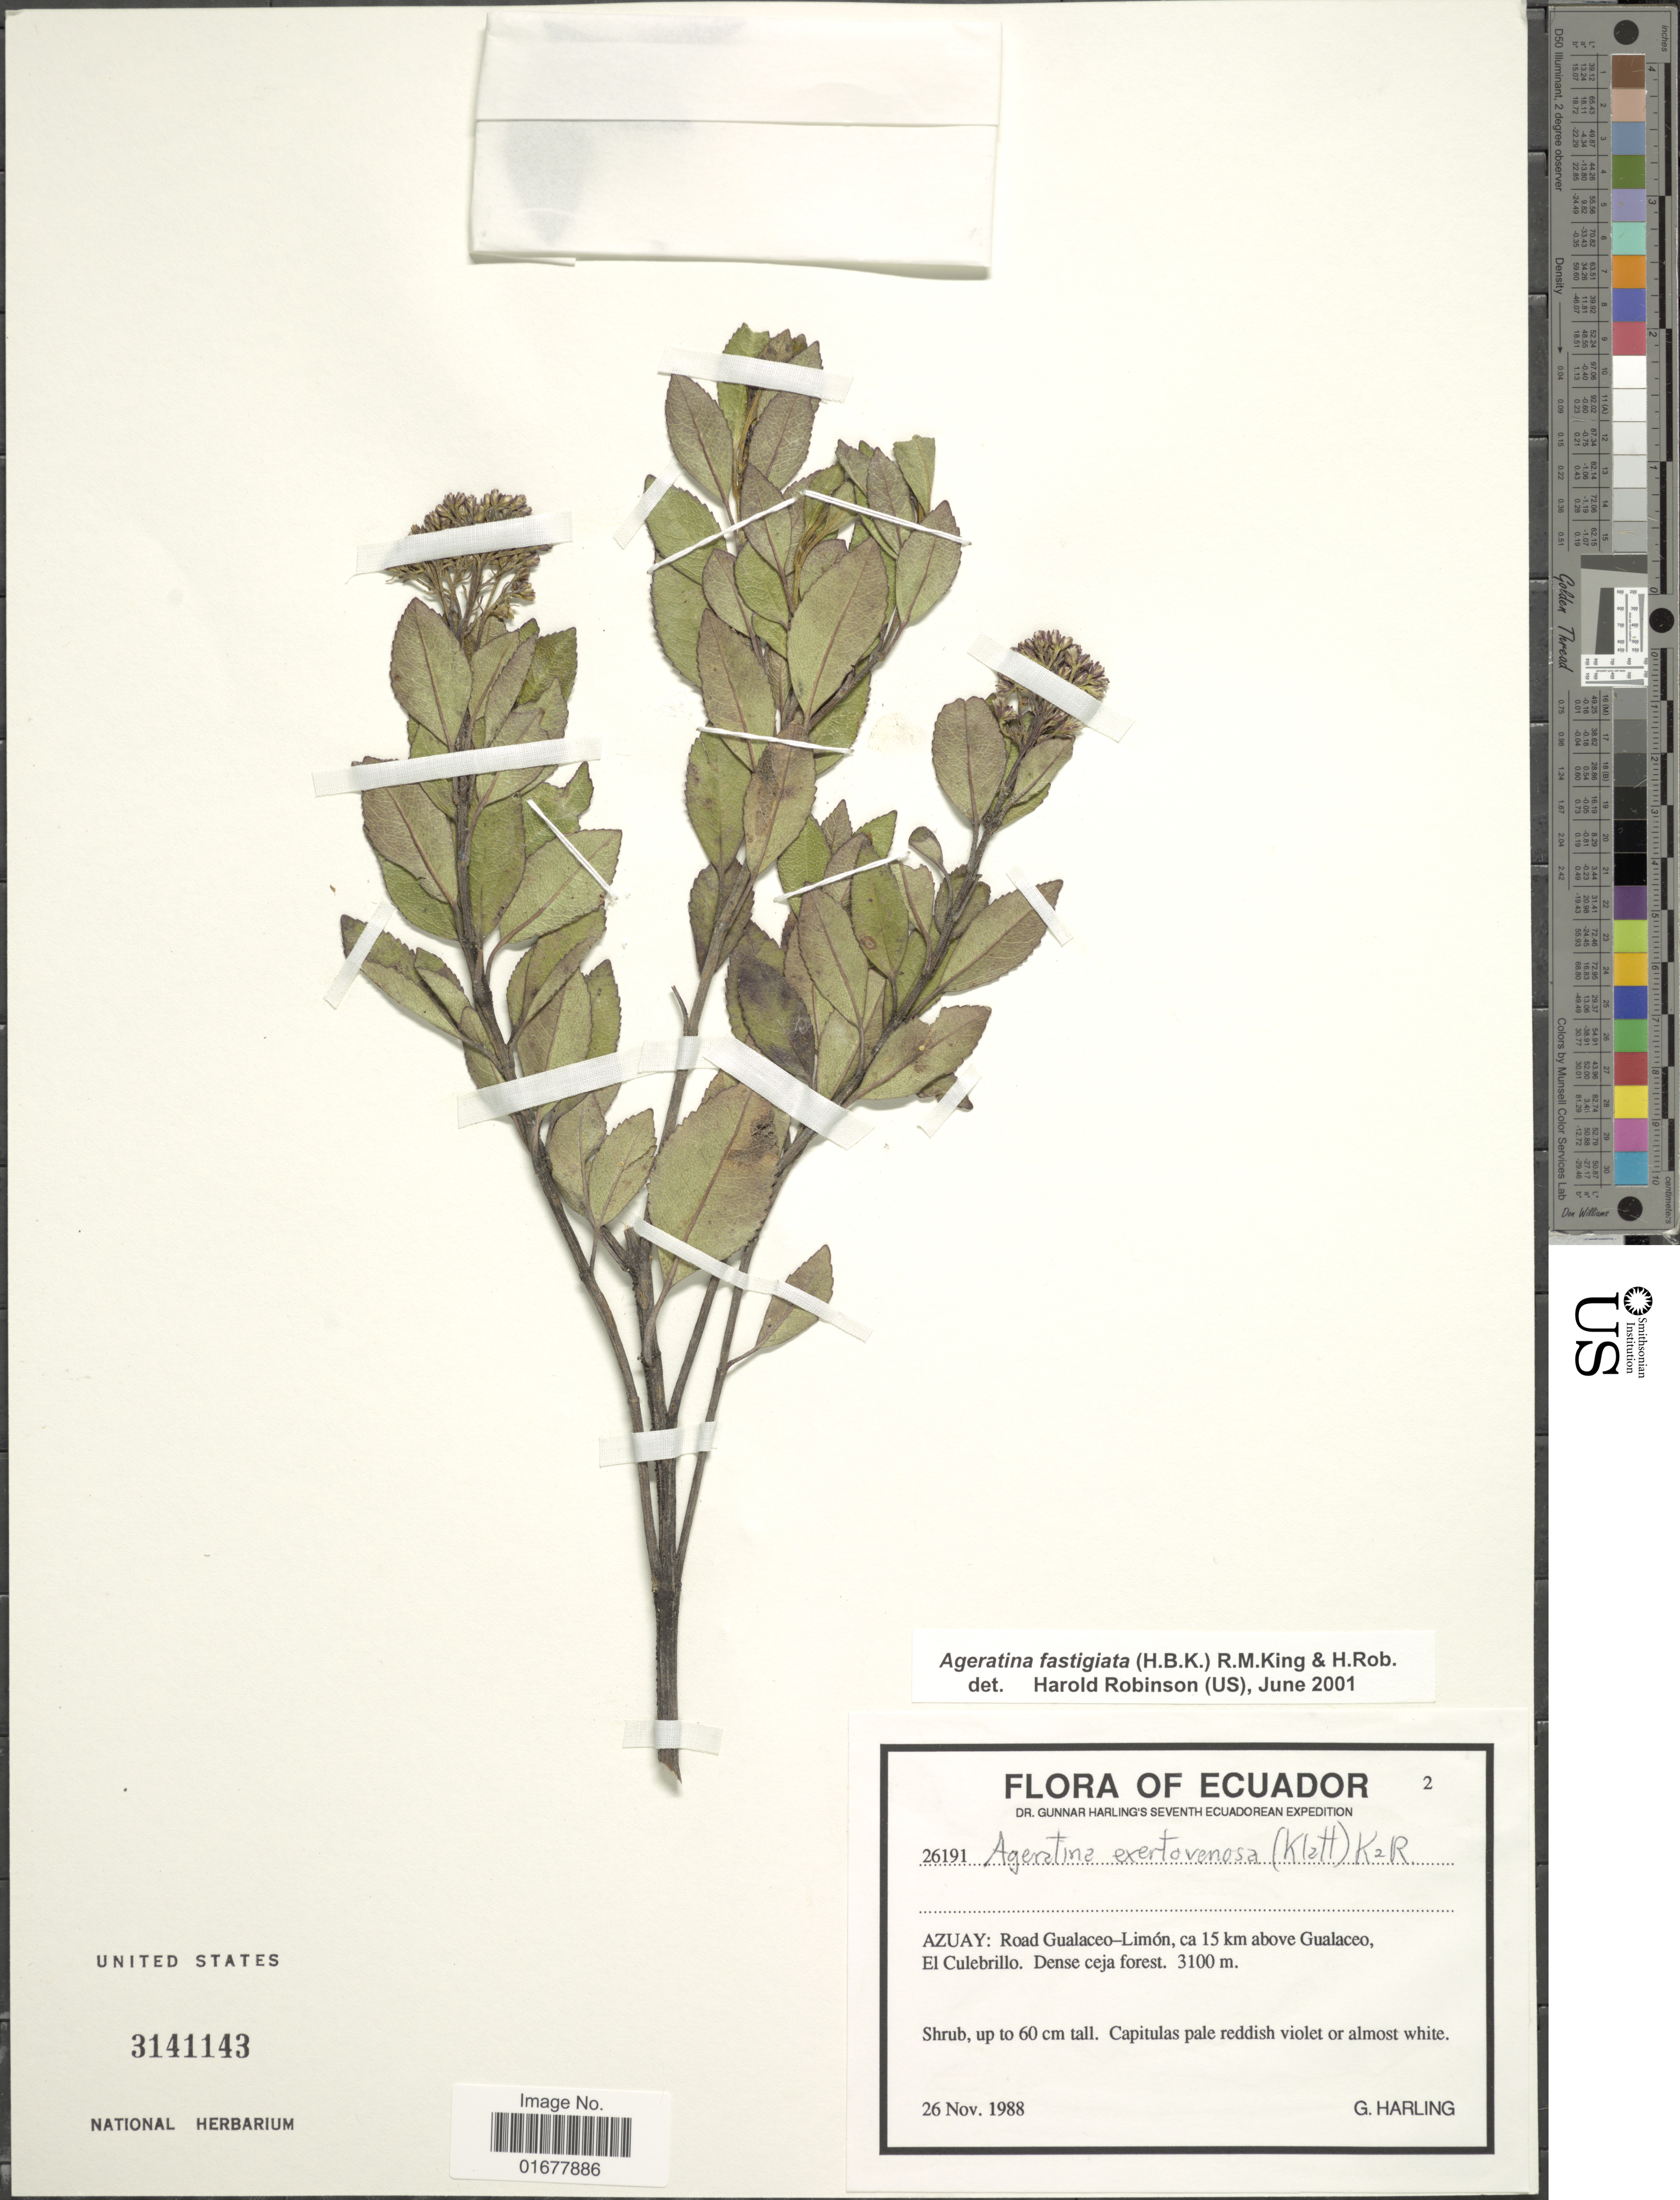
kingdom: Plantae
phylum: Tracheophyta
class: Magnoliopsida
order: Asterales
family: Asteraceae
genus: Ageratina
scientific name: Ageratina exserto-venosa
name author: (Klatt) R.M. King & H. Rob.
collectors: G. Harling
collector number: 26191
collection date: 1988-11-26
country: Ecuador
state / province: Azuay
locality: Azuay: Road Gualaceo-Limon, 15 km above Gualaceo, El Culebrillo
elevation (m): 3100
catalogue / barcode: US 3141143